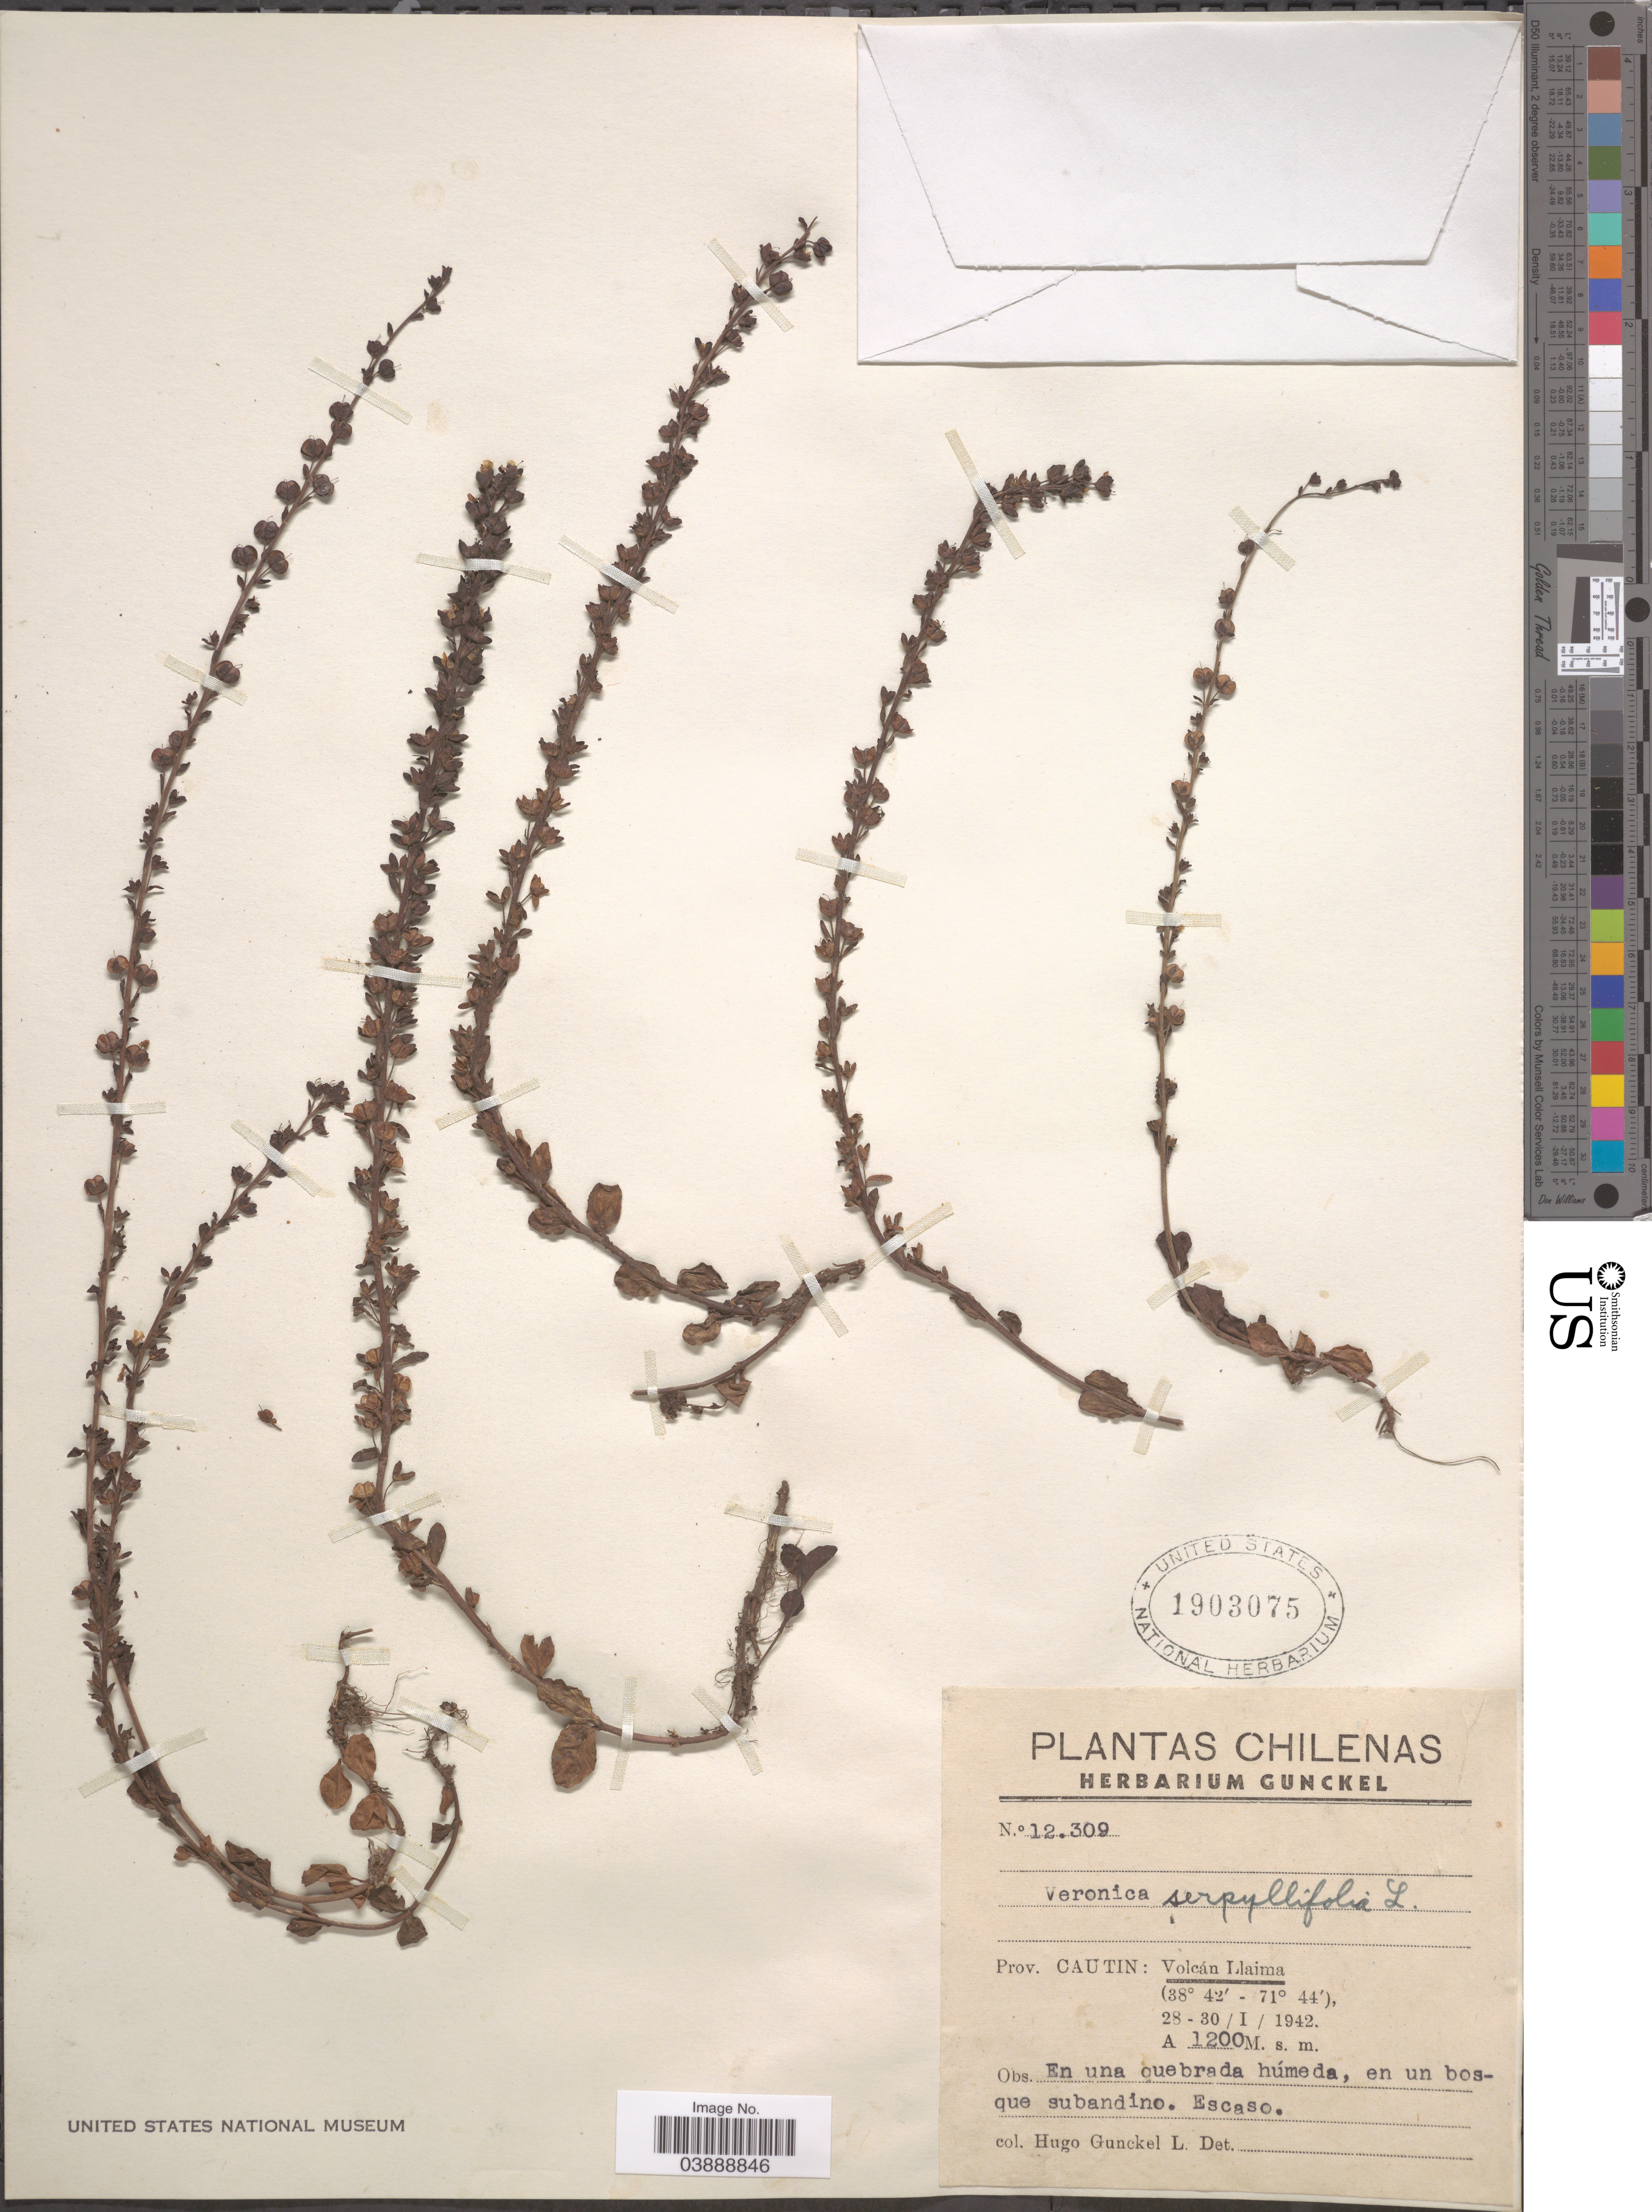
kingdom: Plantae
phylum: Tracheophyta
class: Magnoliopsida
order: Lamiales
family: Plantaginaceae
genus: Veronica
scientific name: Veronica serpyllifolia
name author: L.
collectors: H. Gunckel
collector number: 12309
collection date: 1942-01-28/1942-01-30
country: Chile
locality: Prov. Cautin: Volcán Llaima. En una quebrada húmeda.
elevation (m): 1200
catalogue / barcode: US 1903075